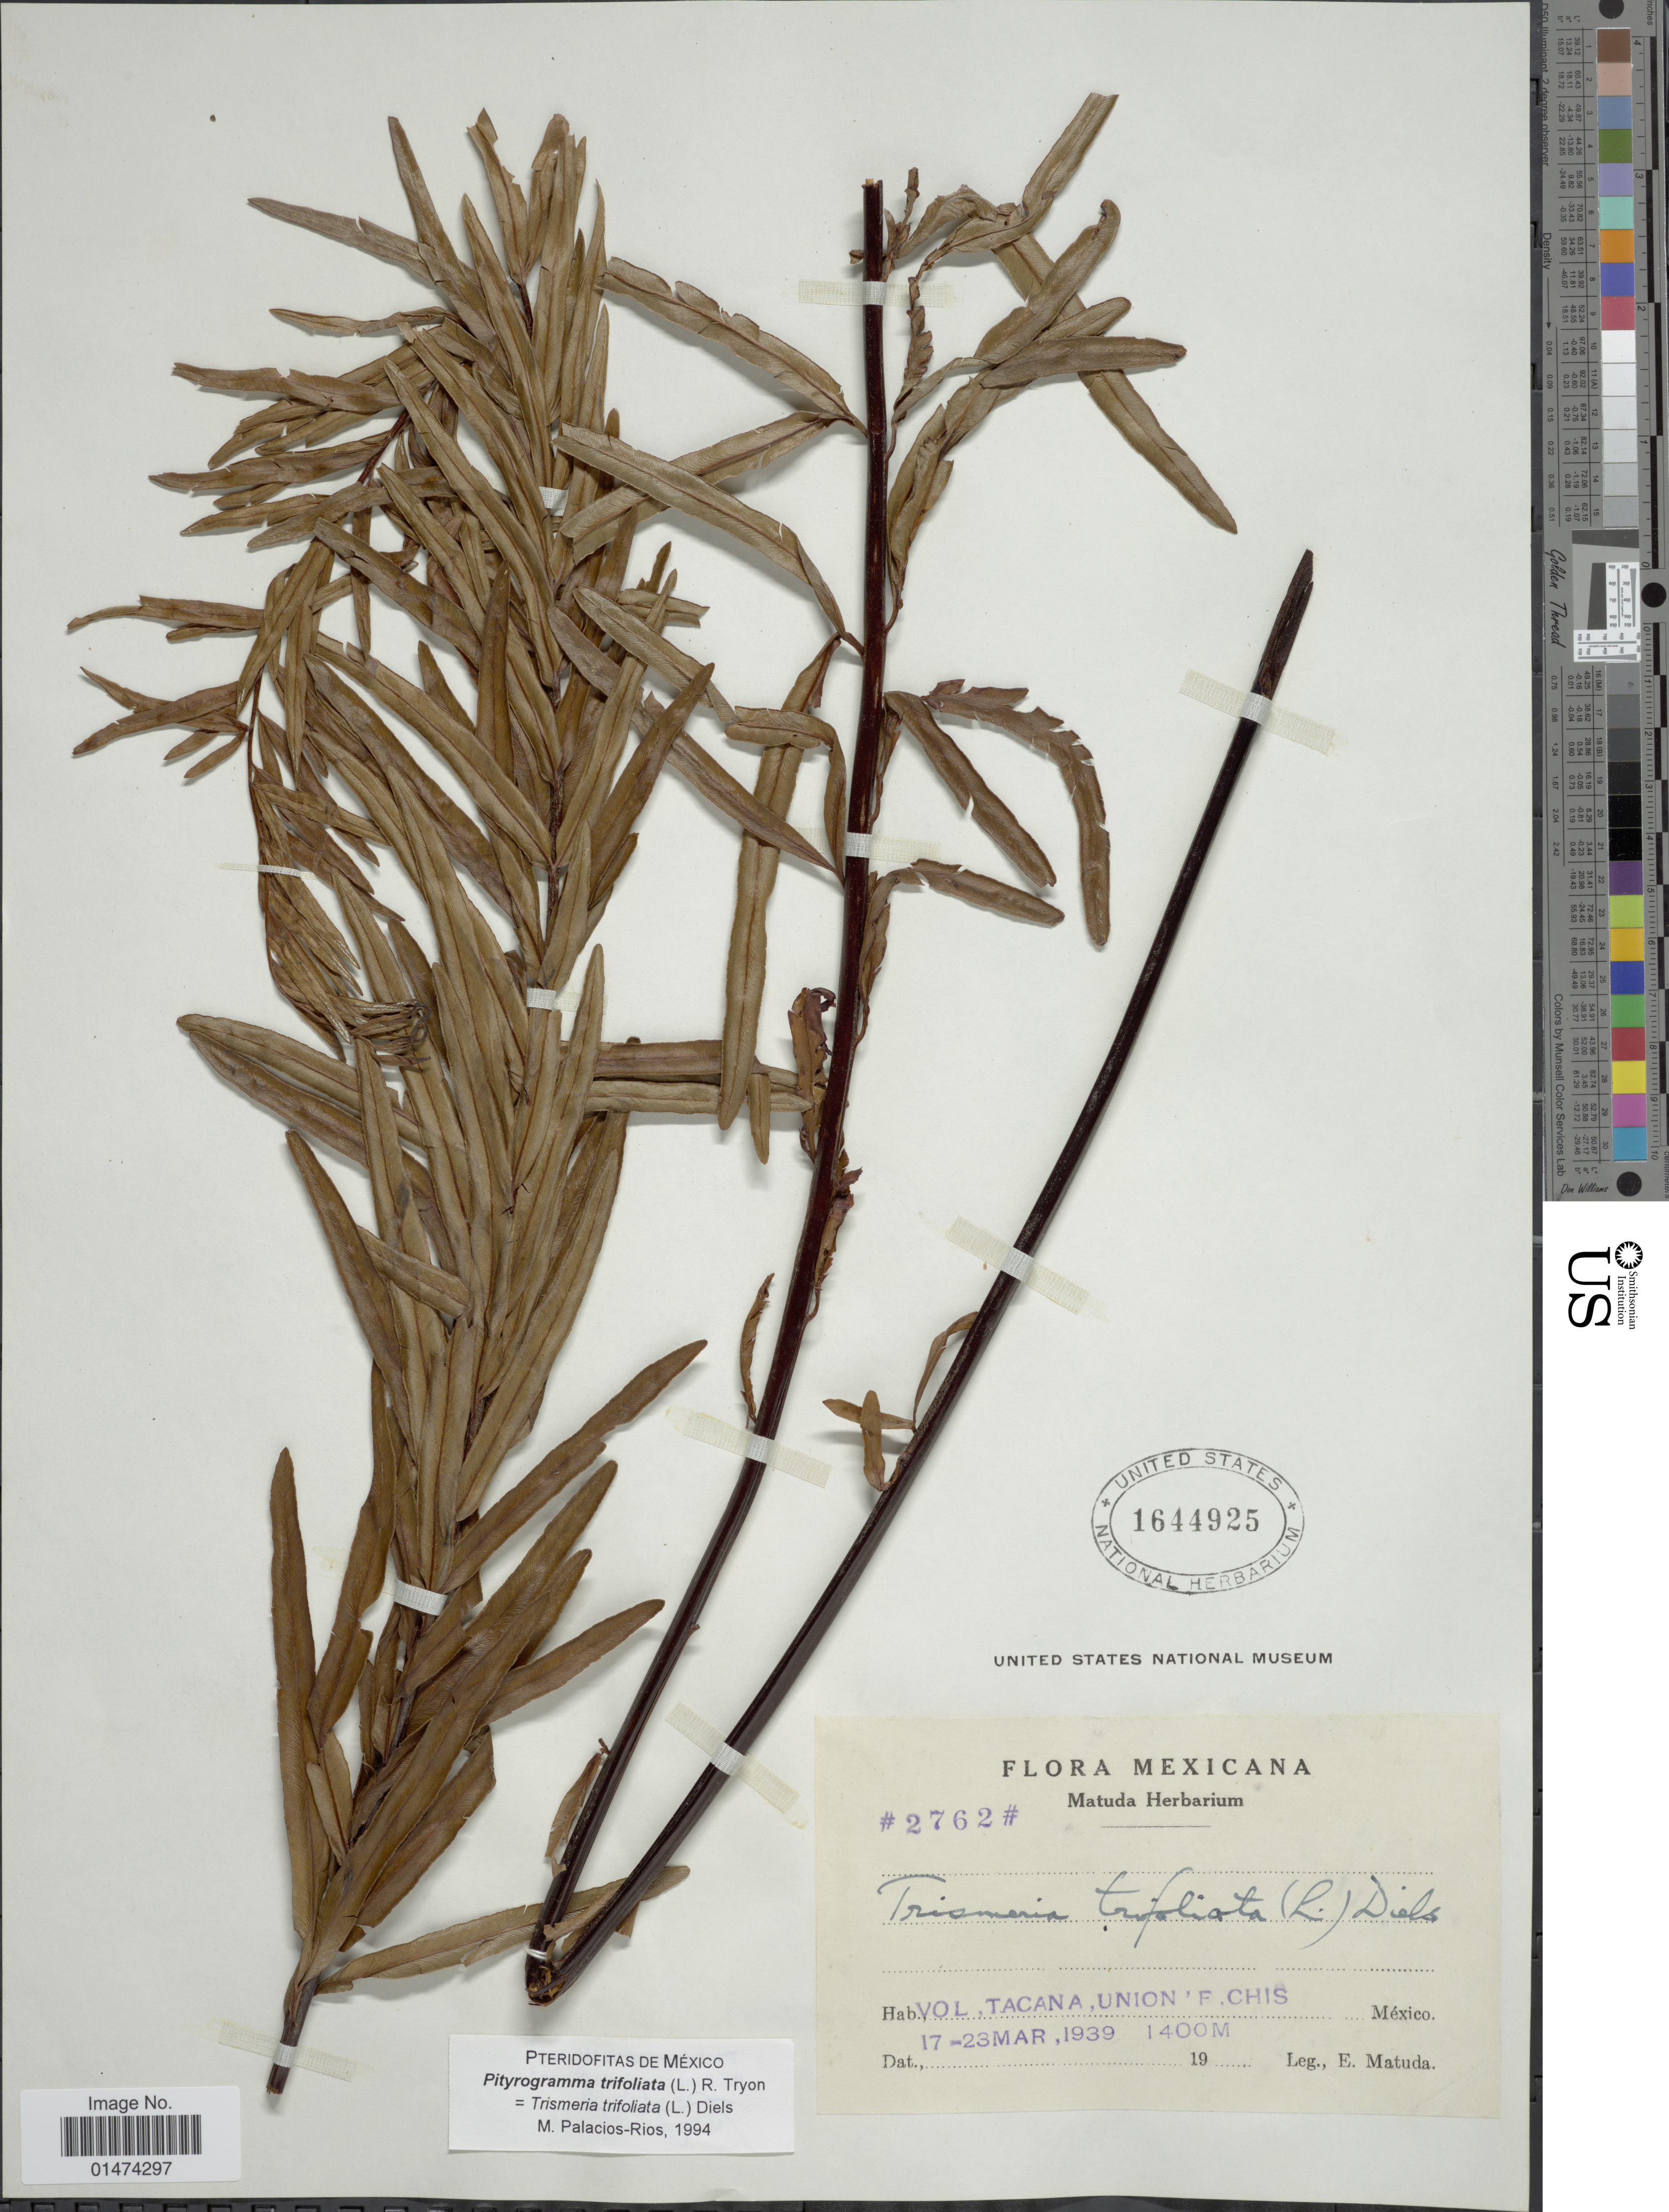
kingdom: Plantae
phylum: Tracheophyta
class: Polypodiopsida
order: Polypodiales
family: Pteridaceae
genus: Pityrogramma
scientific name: Pityrogramma trifoliata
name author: (L.) R.M. Tryon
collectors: E. Matuda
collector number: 2762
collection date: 1939-03-17/1939-03-23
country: Mexico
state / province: México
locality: Vol, Tacana, Union F. Chis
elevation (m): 1400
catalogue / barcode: US 1644925